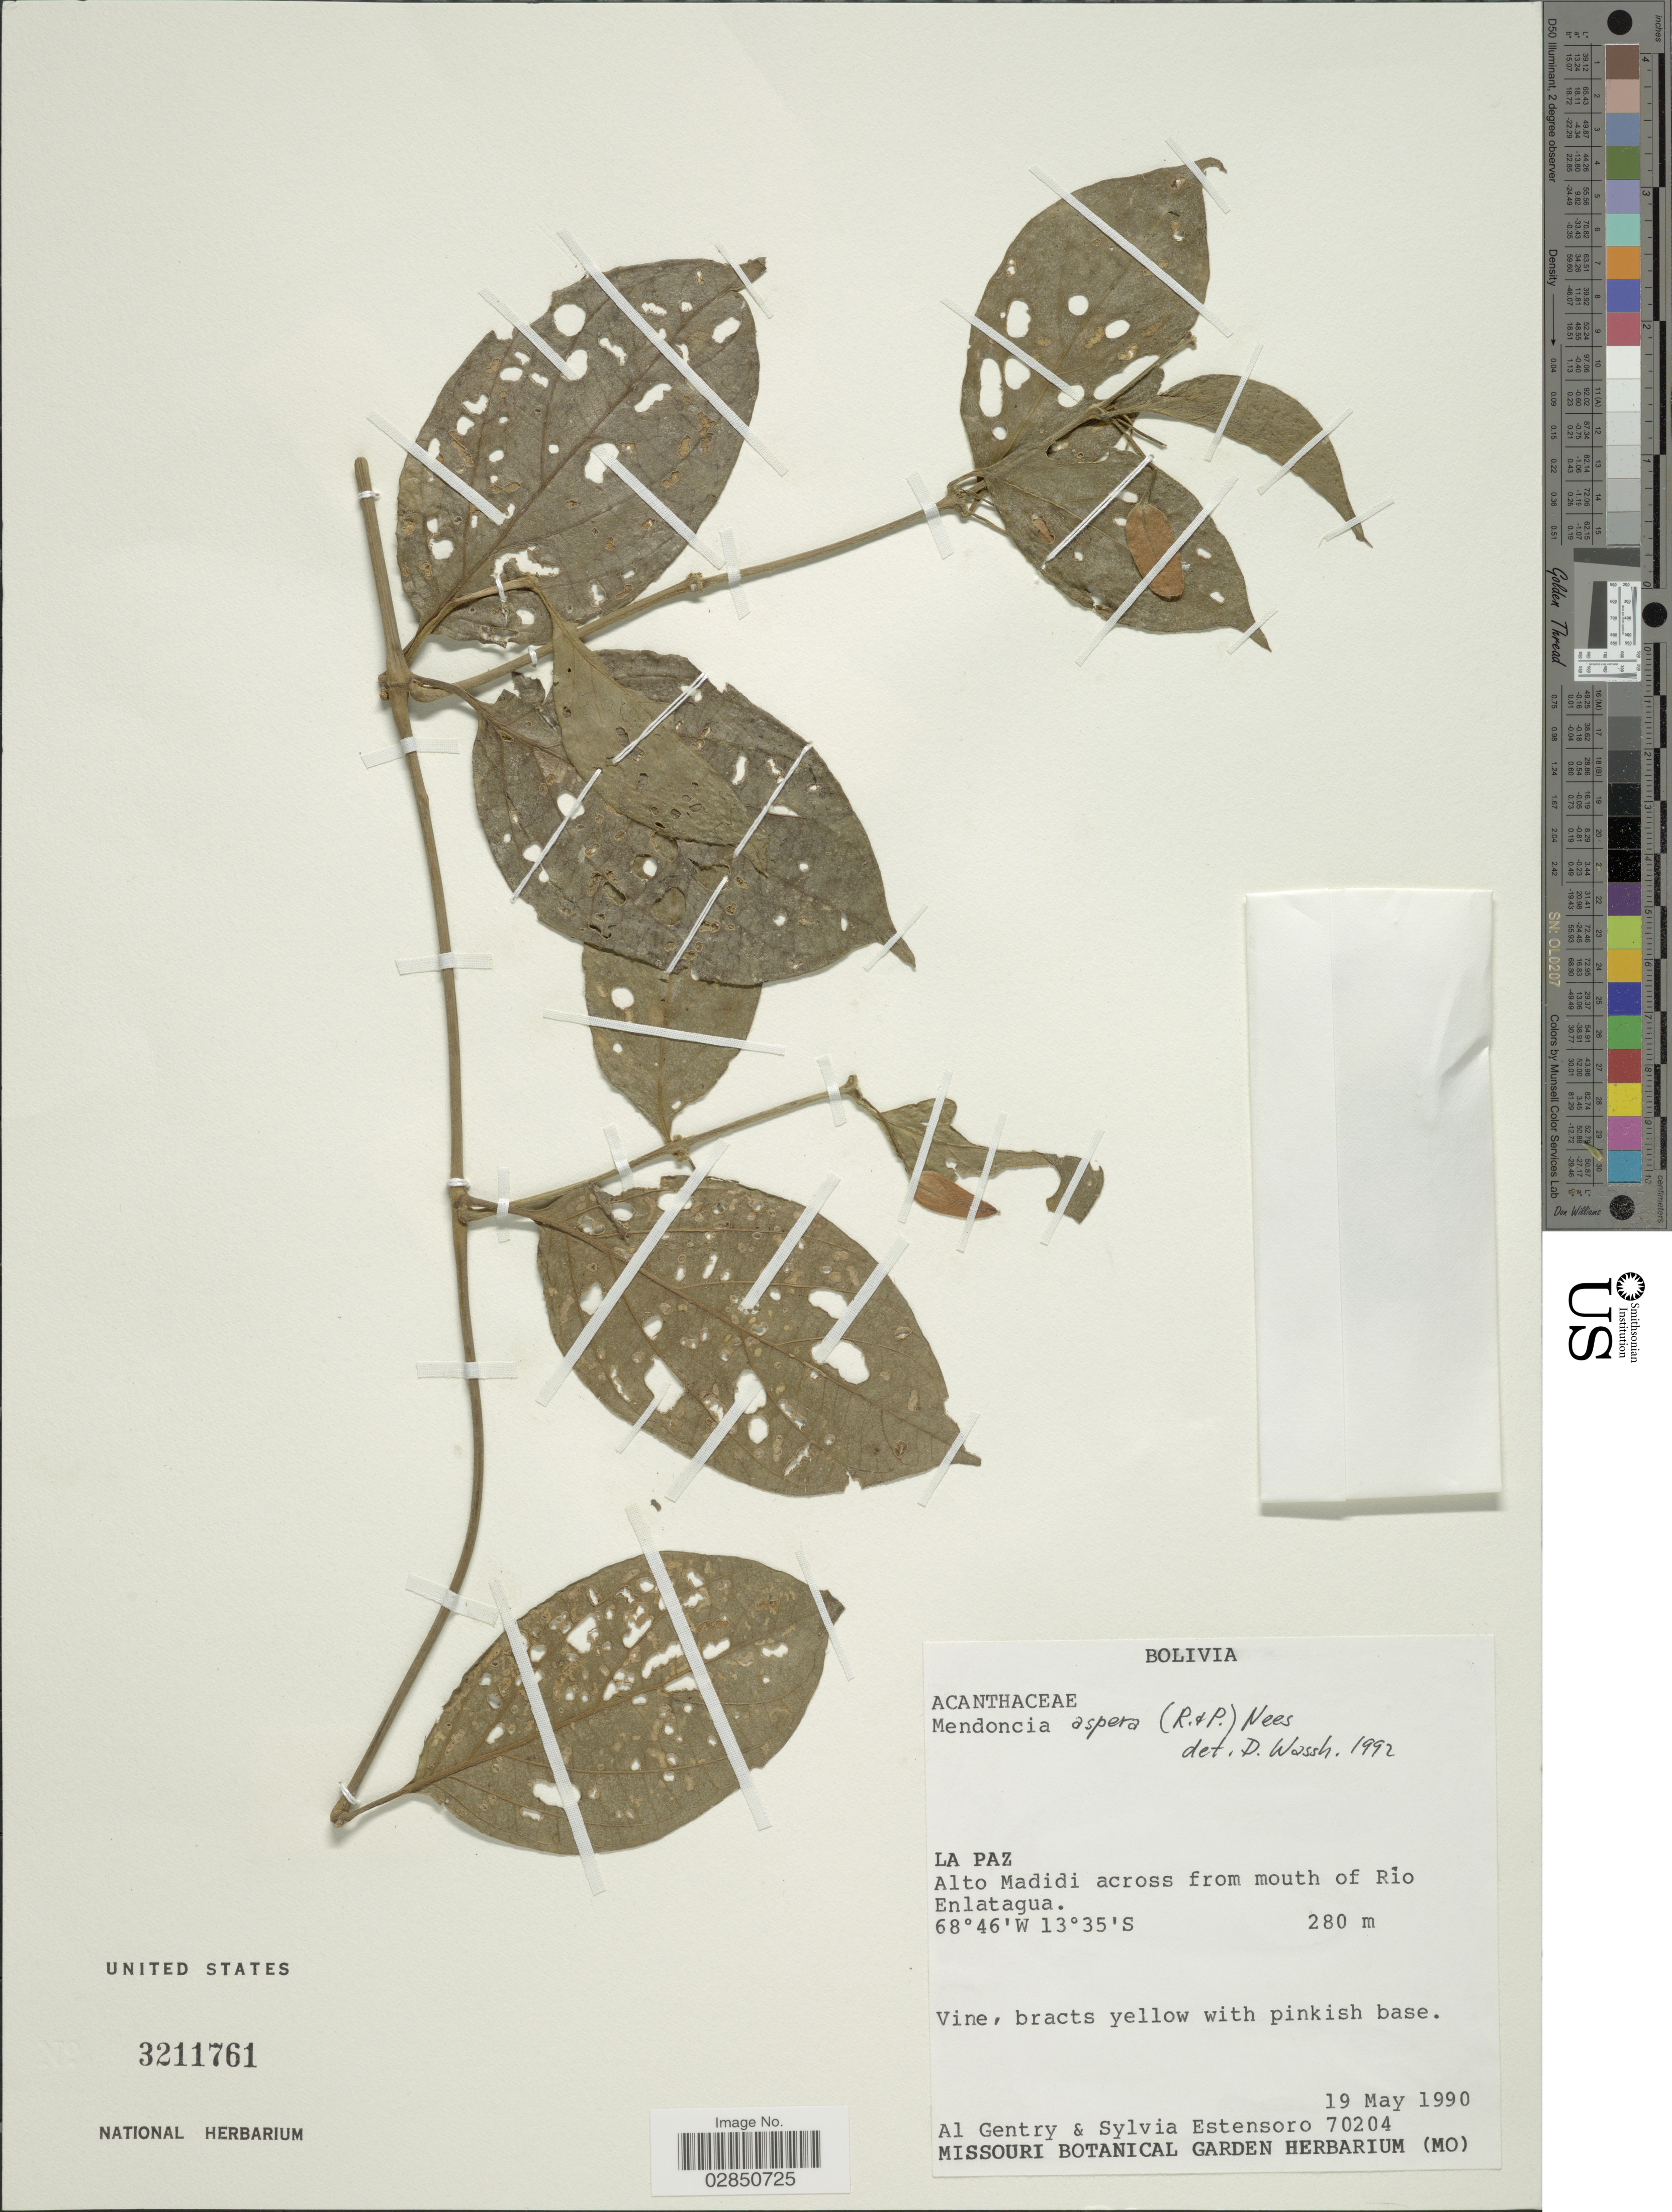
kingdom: Plantae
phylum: Tracheophyta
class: Magnoliopsida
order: Lamiales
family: Acanthaceae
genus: Mendoncia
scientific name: Mendoncia aspera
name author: (Ruiz & Pav.) Nees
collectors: A. H. Gentry & S. Estensoro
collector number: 70204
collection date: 1990-05-19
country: Bolivia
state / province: La Paz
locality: Alto Madidi across from mouth of Rio Enlatagua.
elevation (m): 280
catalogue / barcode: US 3211761